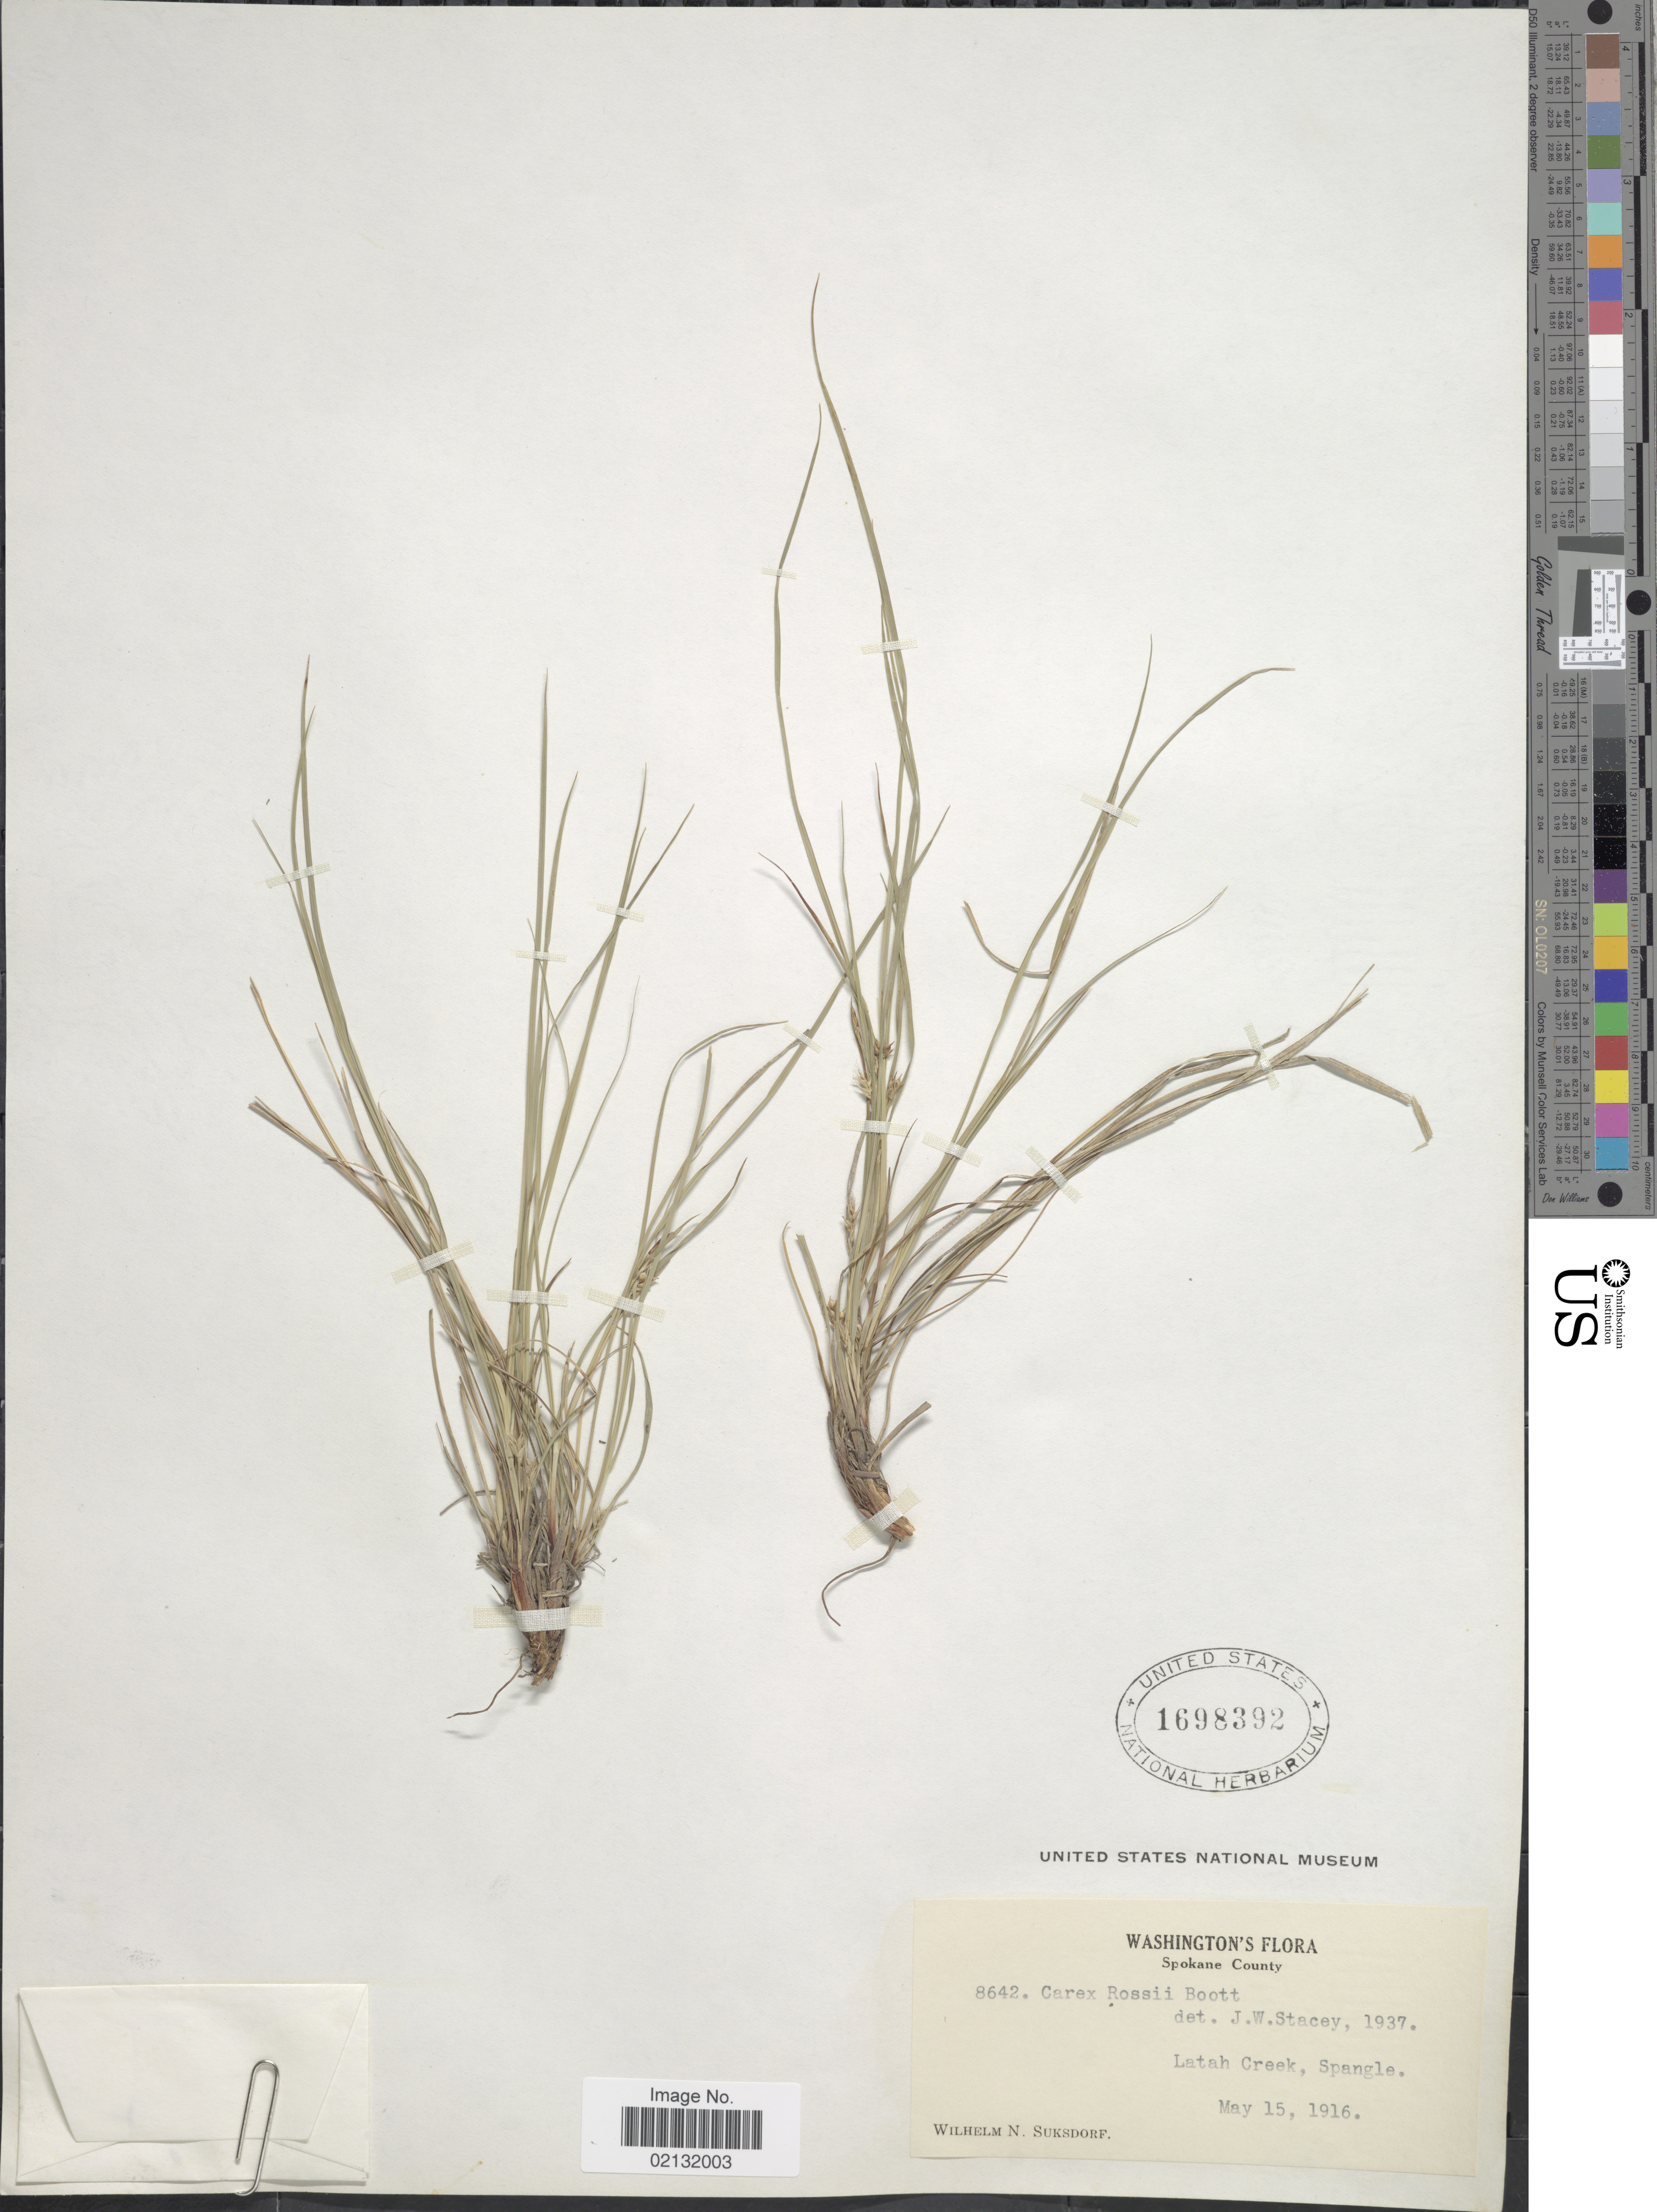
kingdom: Plantae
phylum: Tracheophyta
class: Liliopsida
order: Poales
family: Cyperaceae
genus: Carex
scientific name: Carex rossii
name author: Boott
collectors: W. N. Suksdorf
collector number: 8642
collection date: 1916-05-15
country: United States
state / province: Washington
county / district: Spokane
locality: Washington, Spokane County, Latah Creek, Spangle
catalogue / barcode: US 1698392